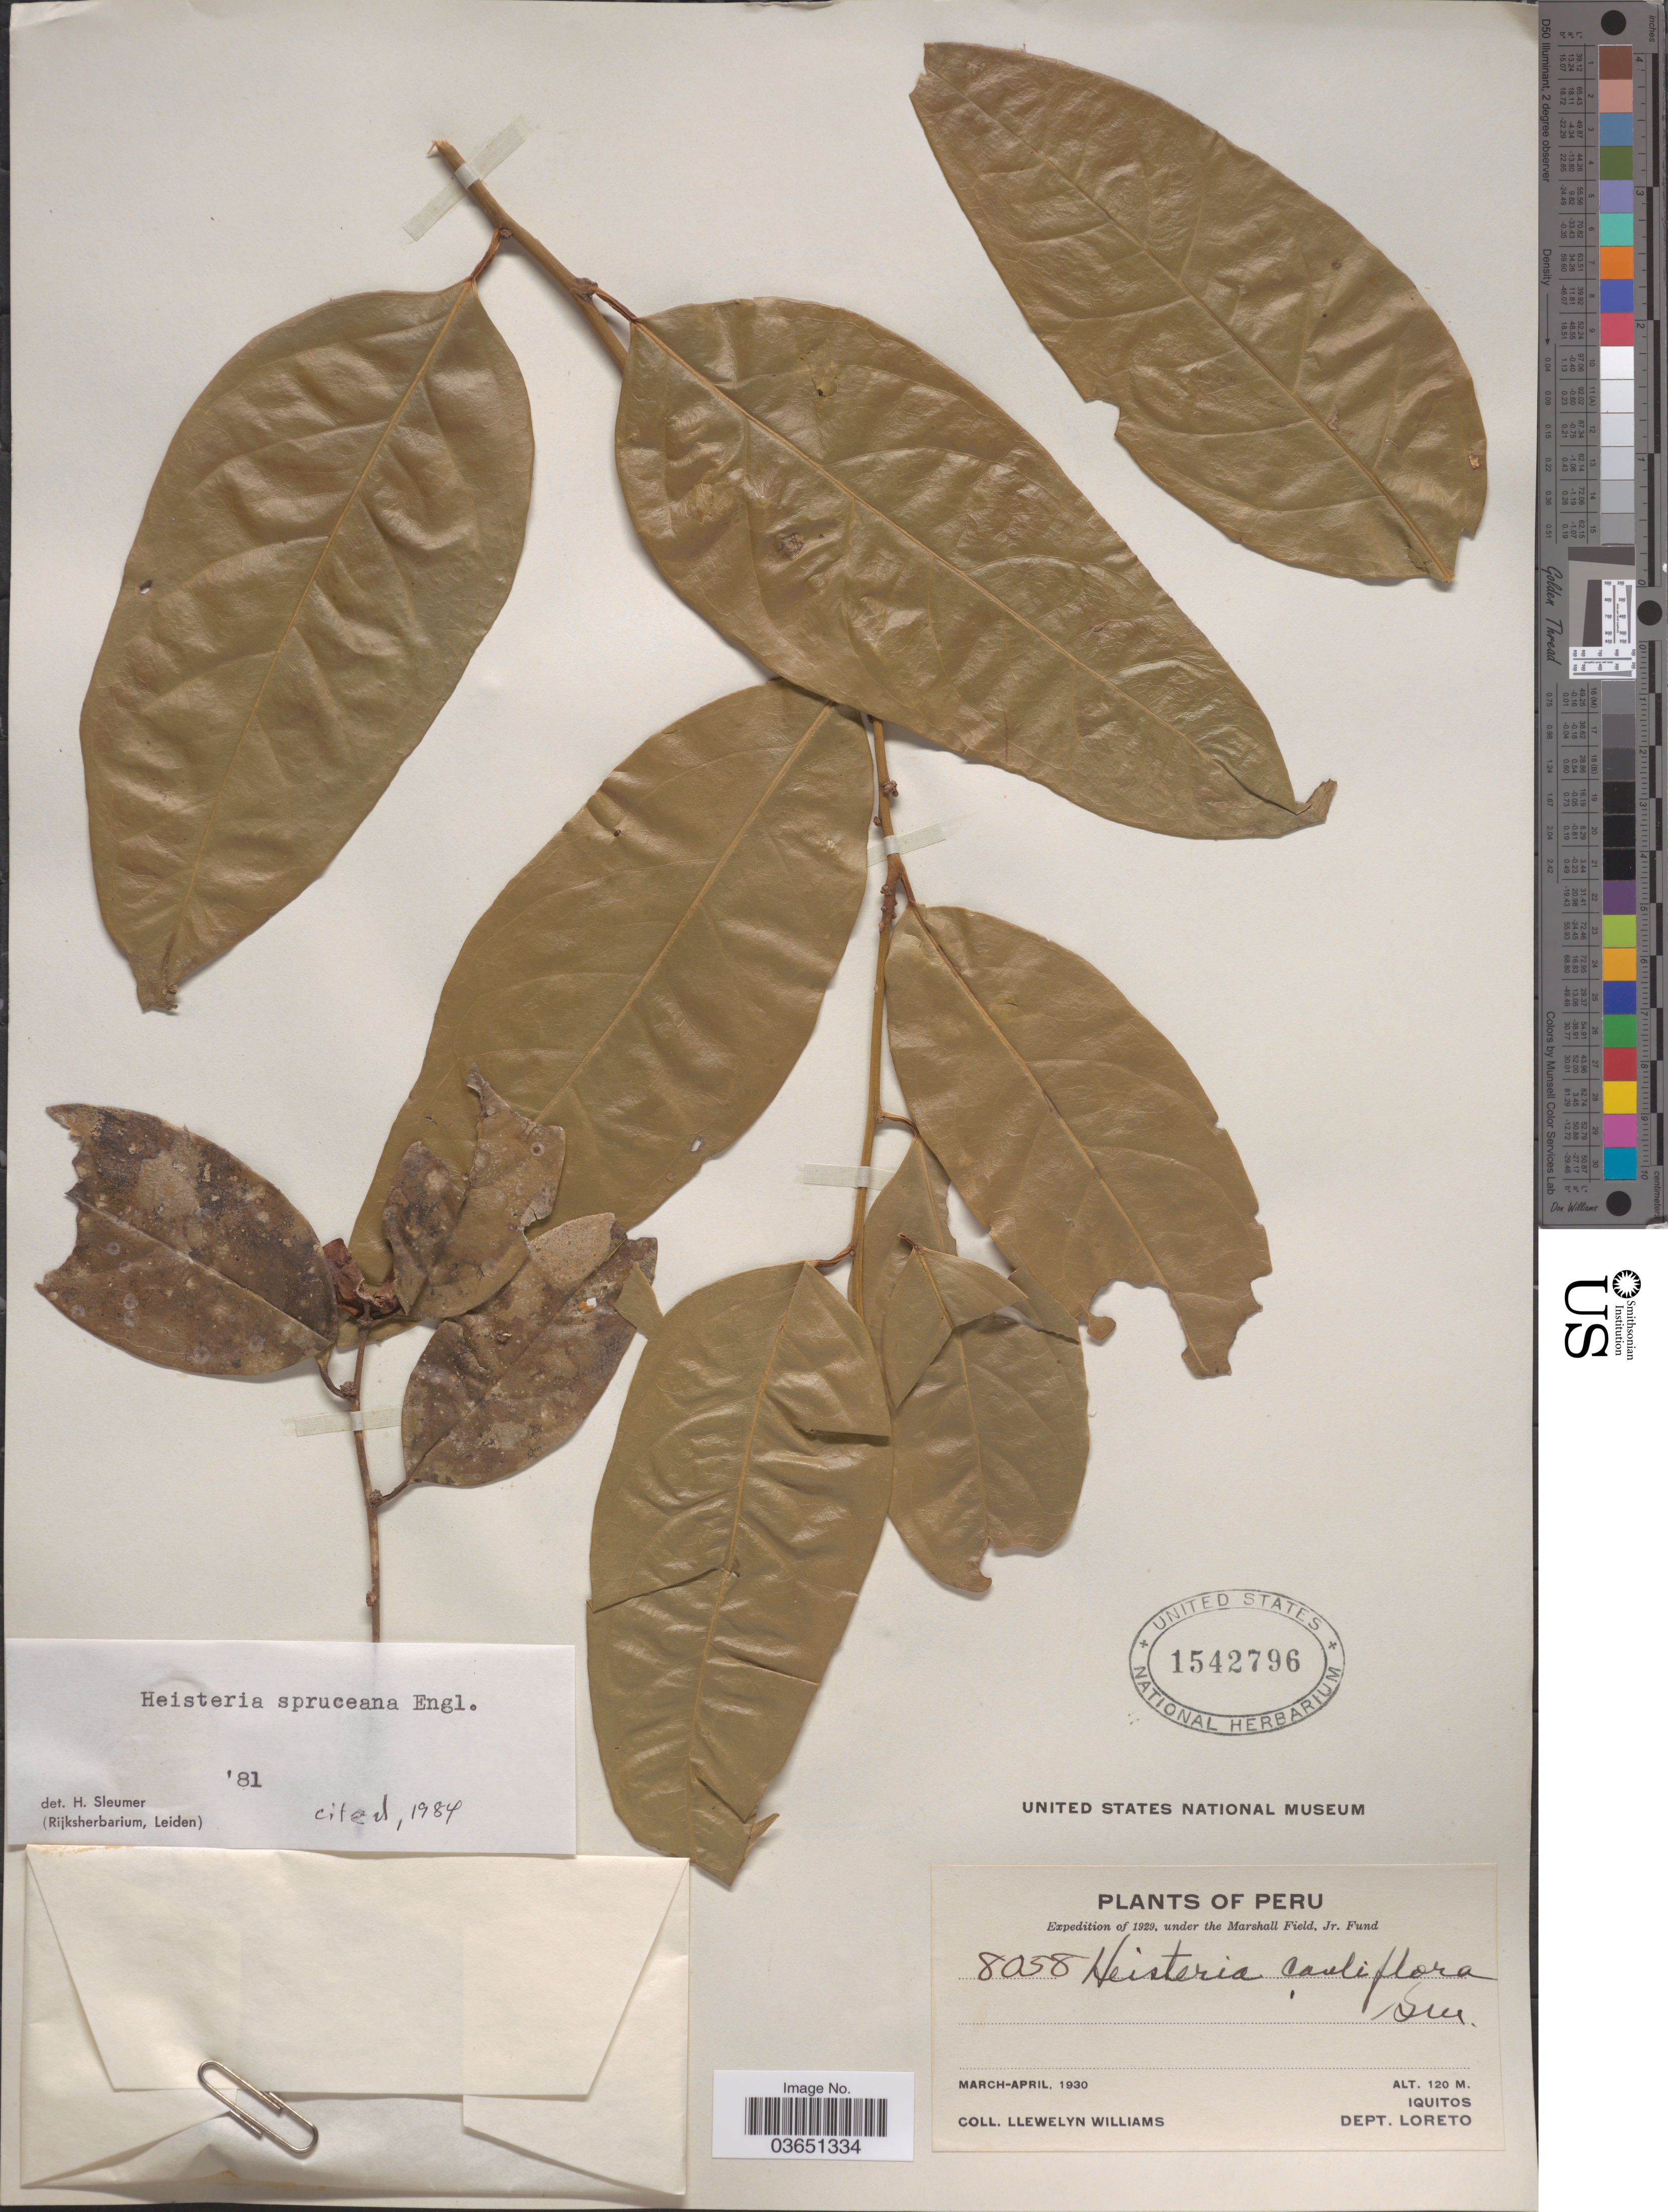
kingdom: Plantae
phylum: Tracheophyta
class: Magnoliopsida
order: Santalales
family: Erythropalaceae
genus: Heisteria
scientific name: Heisteria spruceana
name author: Engl.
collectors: Ll. Williams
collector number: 8058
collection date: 1930-03/1930-04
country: Peru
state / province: Loreto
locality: Iquitos. Dept. Loreto.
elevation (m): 120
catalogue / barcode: US 1542796